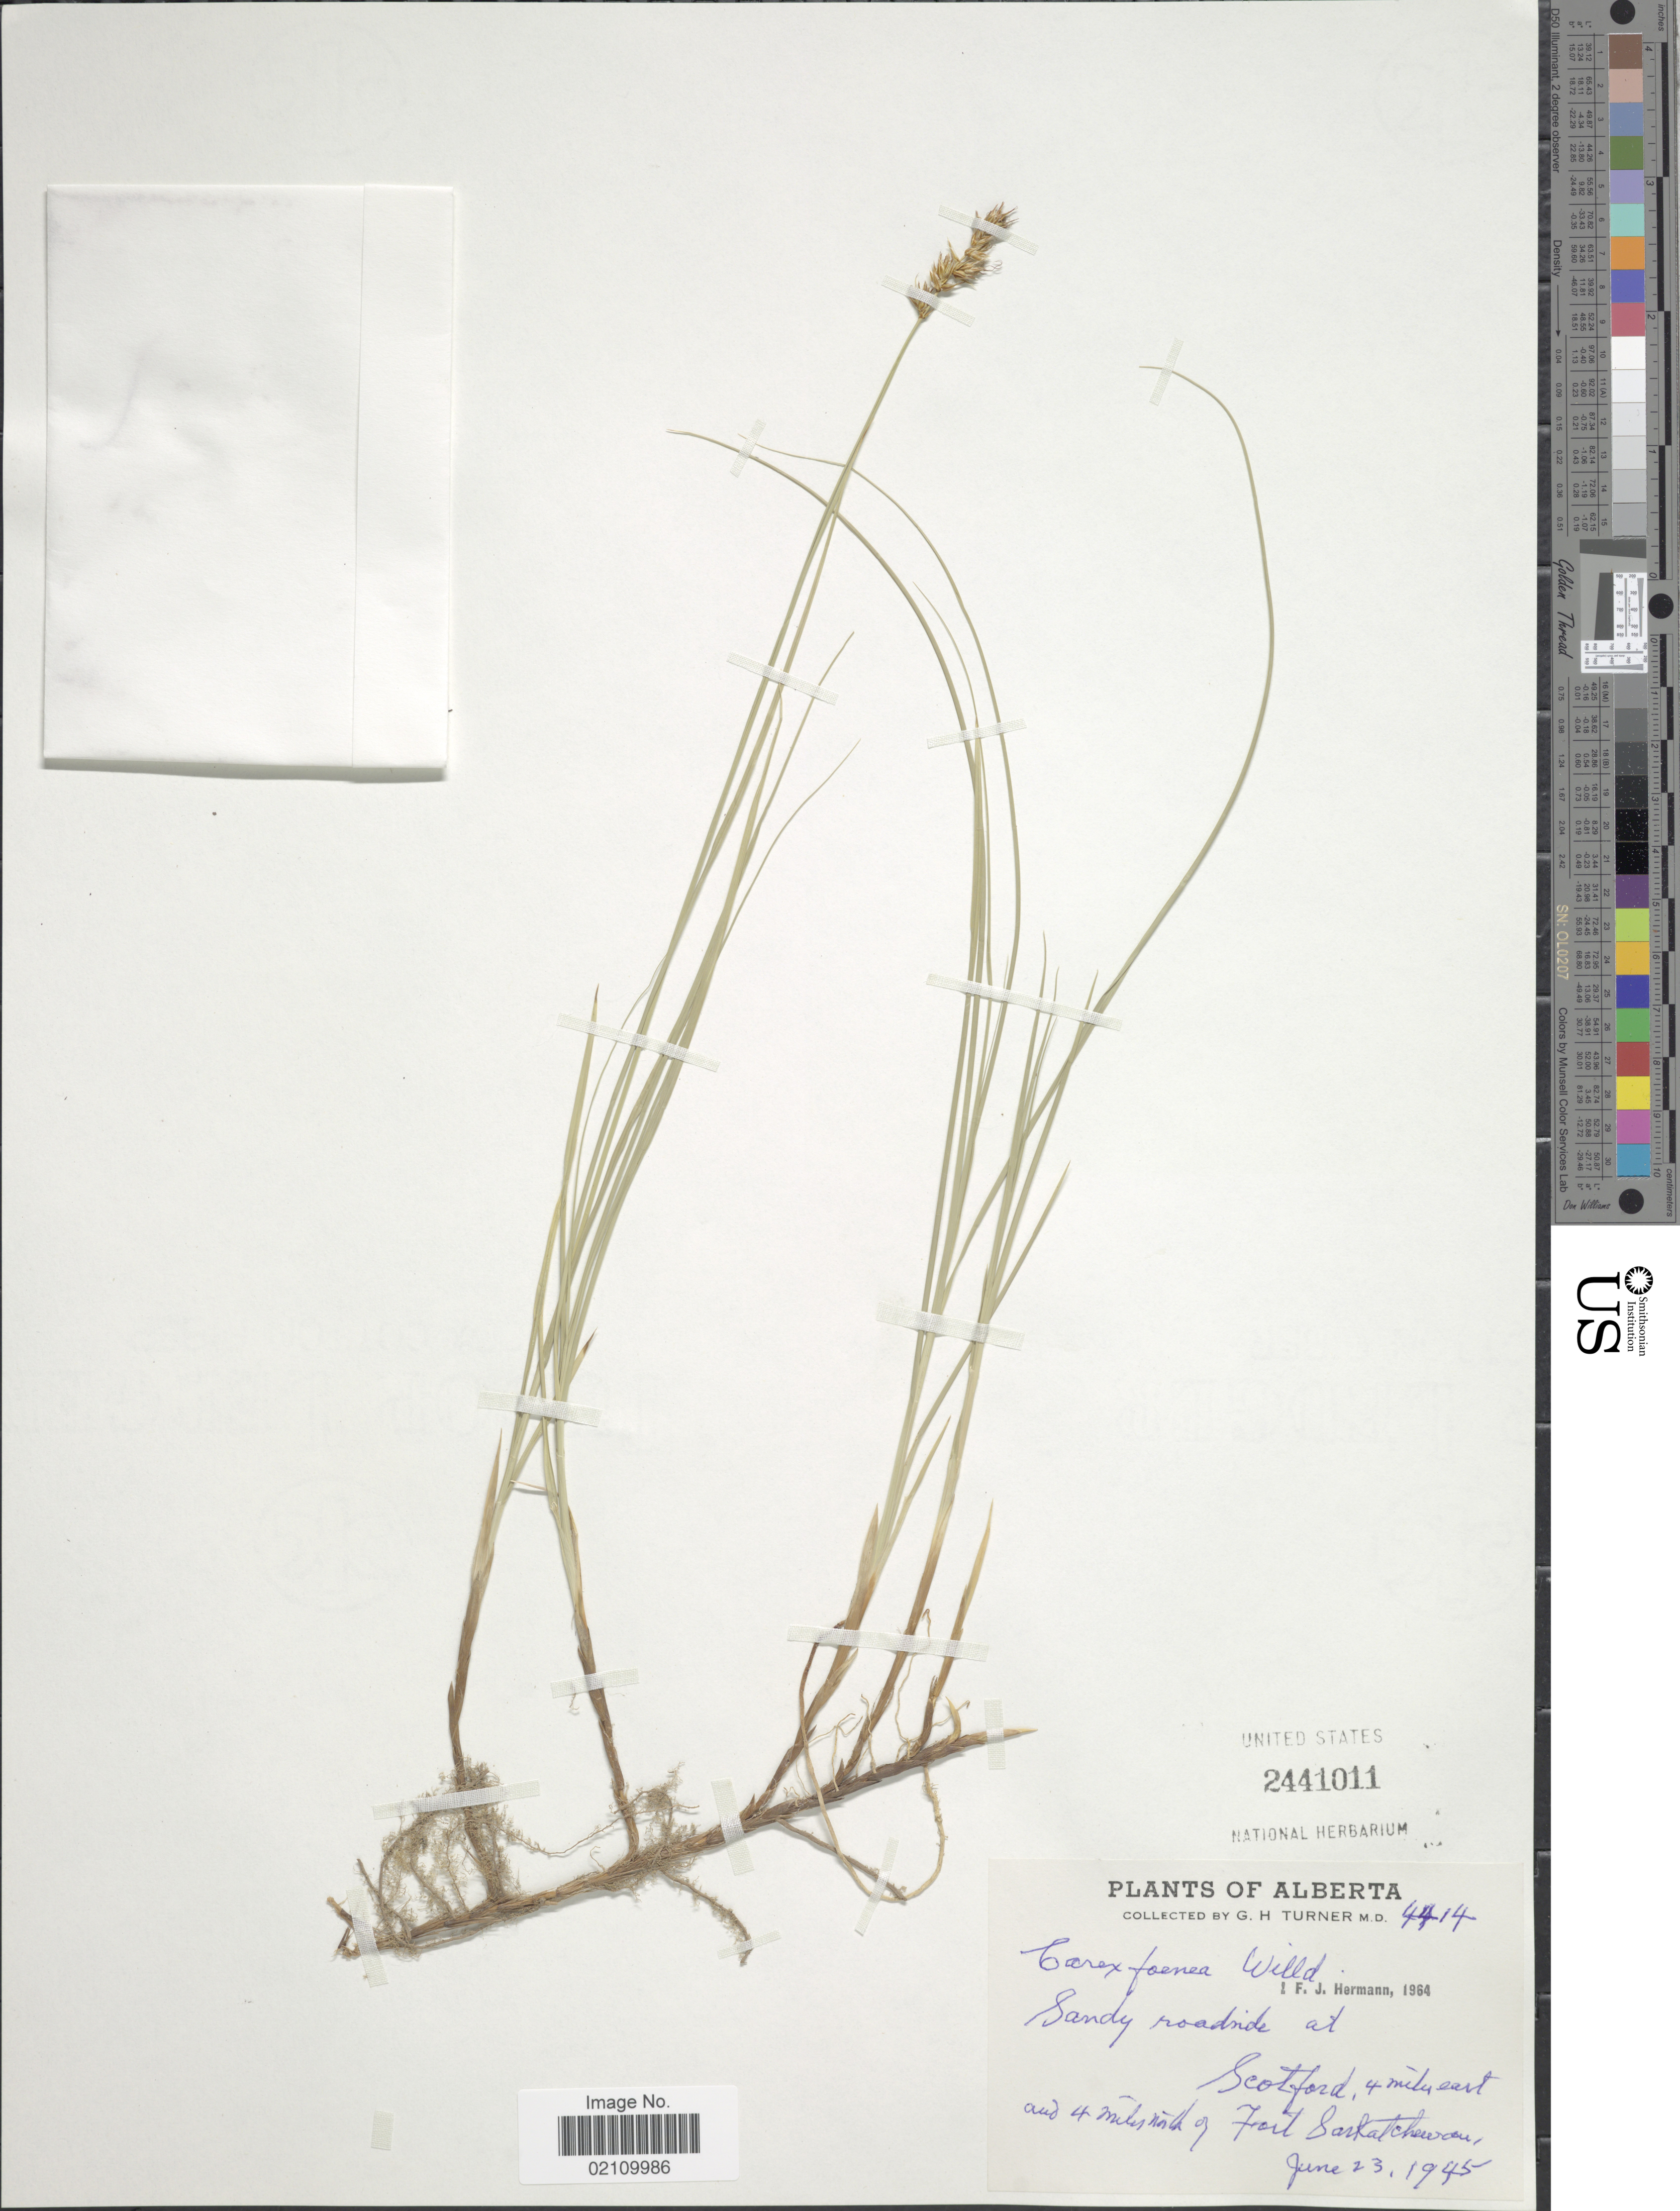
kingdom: Plantae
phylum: Tracheophyta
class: Liliopsida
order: Poales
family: Cyperaceae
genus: Carex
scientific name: Carex foenea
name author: Willd.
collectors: G. H. Turner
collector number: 4414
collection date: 1945-06-23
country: Canada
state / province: Alberta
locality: Sandy roadside at Scotford, 4 miles east and 4 miles north of Fort Saskatchewan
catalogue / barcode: US 2441011